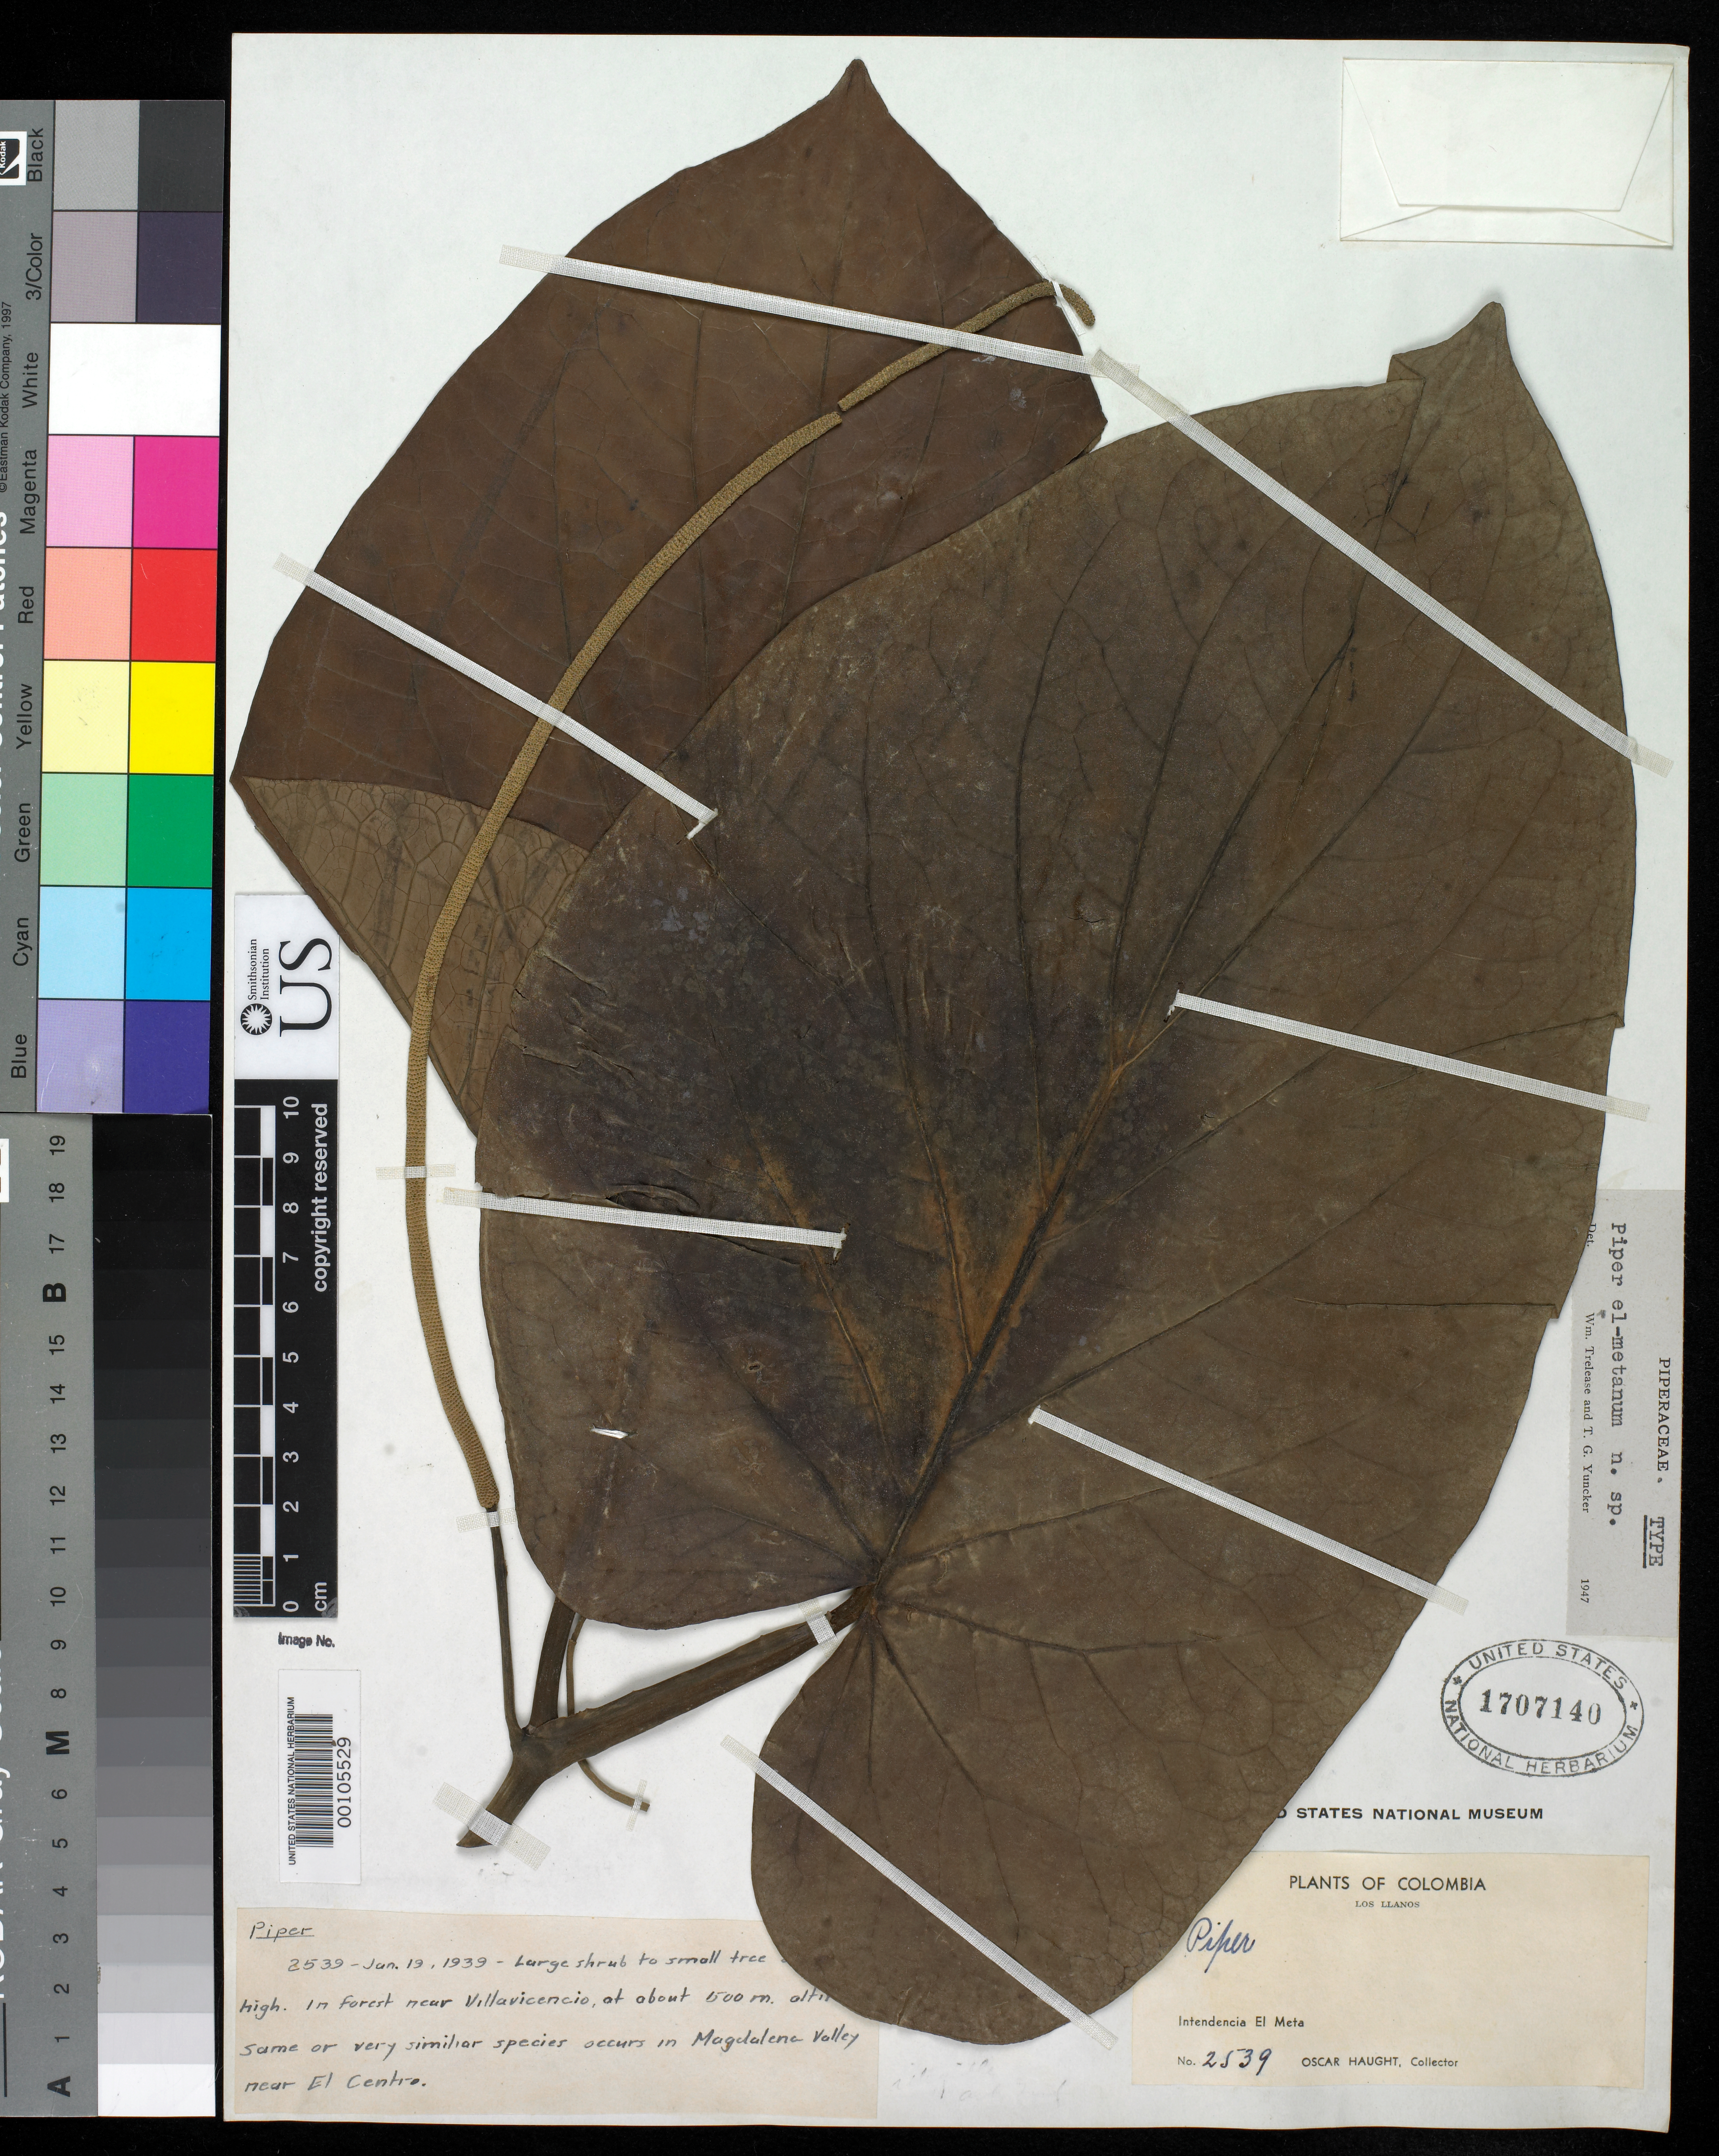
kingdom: Plantae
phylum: Tracheophyta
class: Magnoliopsida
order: Piperales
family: Piperaceae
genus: Piper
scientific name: Piper el-metanum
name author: Trel. & Yunck.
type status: Holotype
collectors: O. L. Haught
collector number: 2539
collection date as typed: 19 Jan 1939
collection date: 1939-01-19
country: Colombia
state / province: Meta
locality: Near Villa Vicencia.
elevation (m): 500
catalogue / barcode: US 1707140